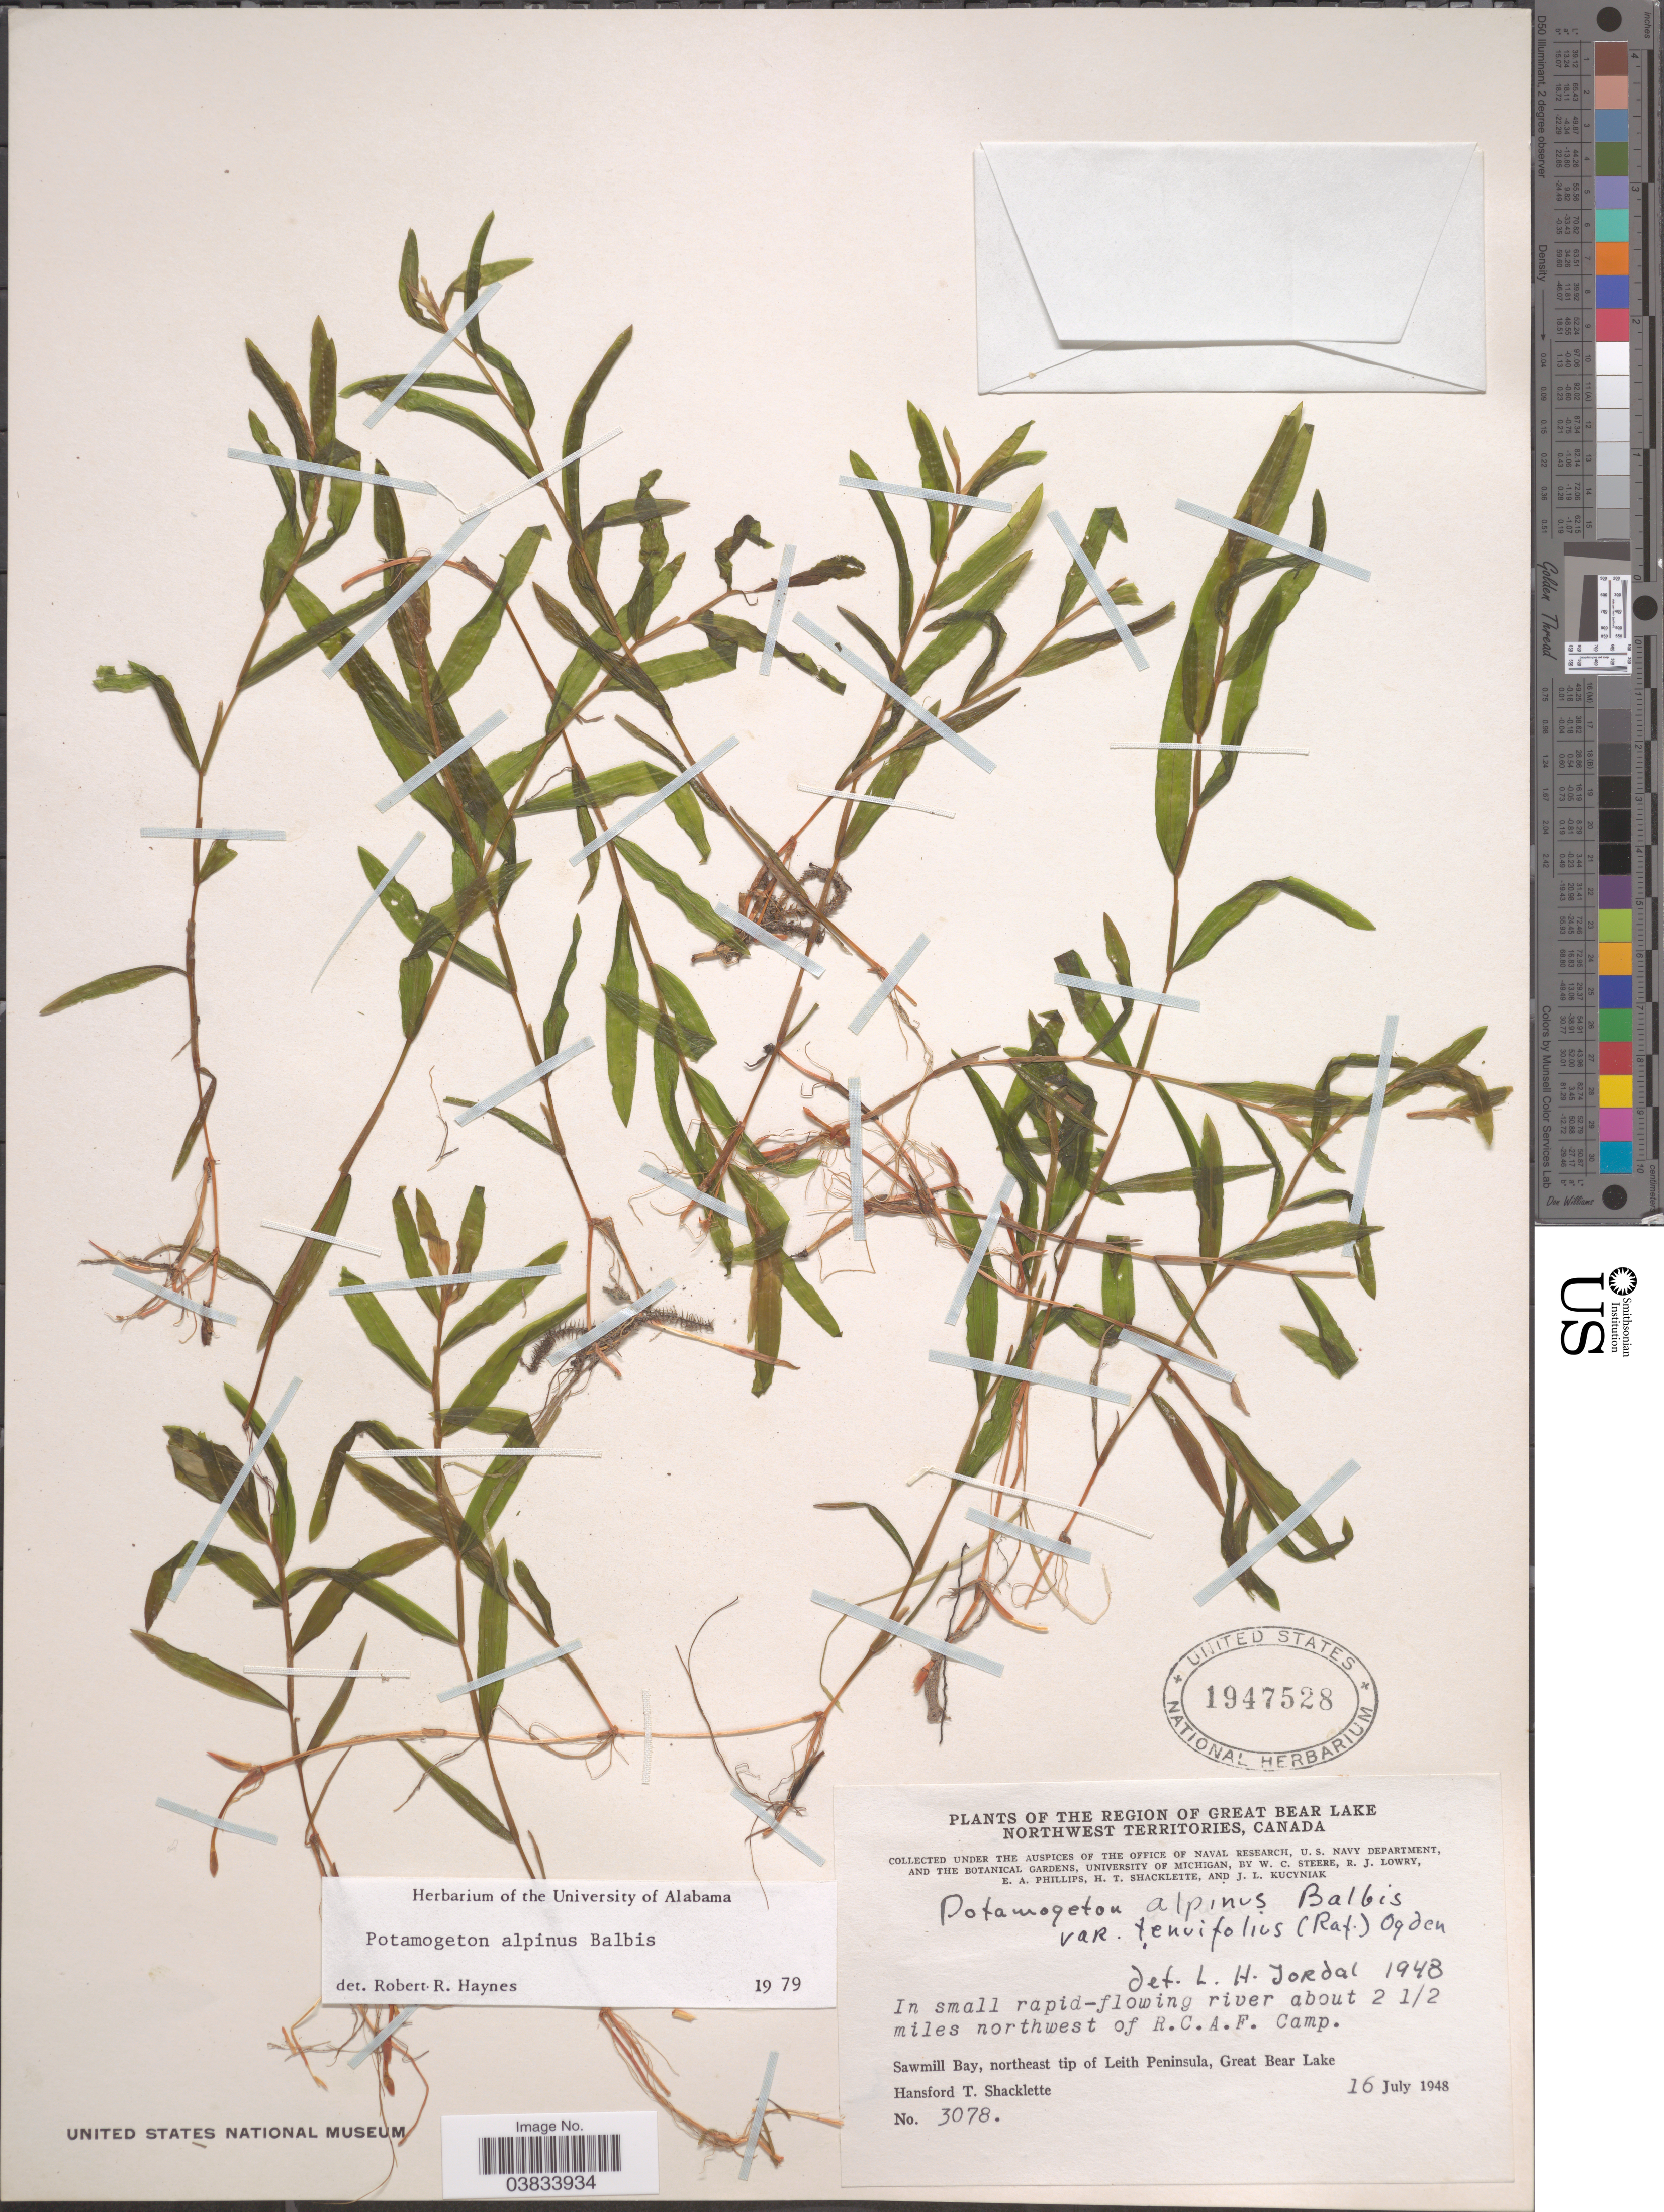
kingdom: Plantae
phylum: Tracheophyta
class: Liliopsida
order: Alismatales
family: Potamogetonaceae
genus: Potamogeton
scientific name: Potamogeton alpinus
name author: Balb.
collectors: H. Shacklette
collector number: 3078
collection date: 1948-07-16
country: Canada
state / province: Northwest Territories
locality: The Region of Great Bear Lake. In small rapid-flowing river about 2½ miles northwest of R.C.A.F. Camp. Sawmill Bay, northeast tip of Leith Peninsula, Great Bear Lake.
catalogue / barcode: US 1947528